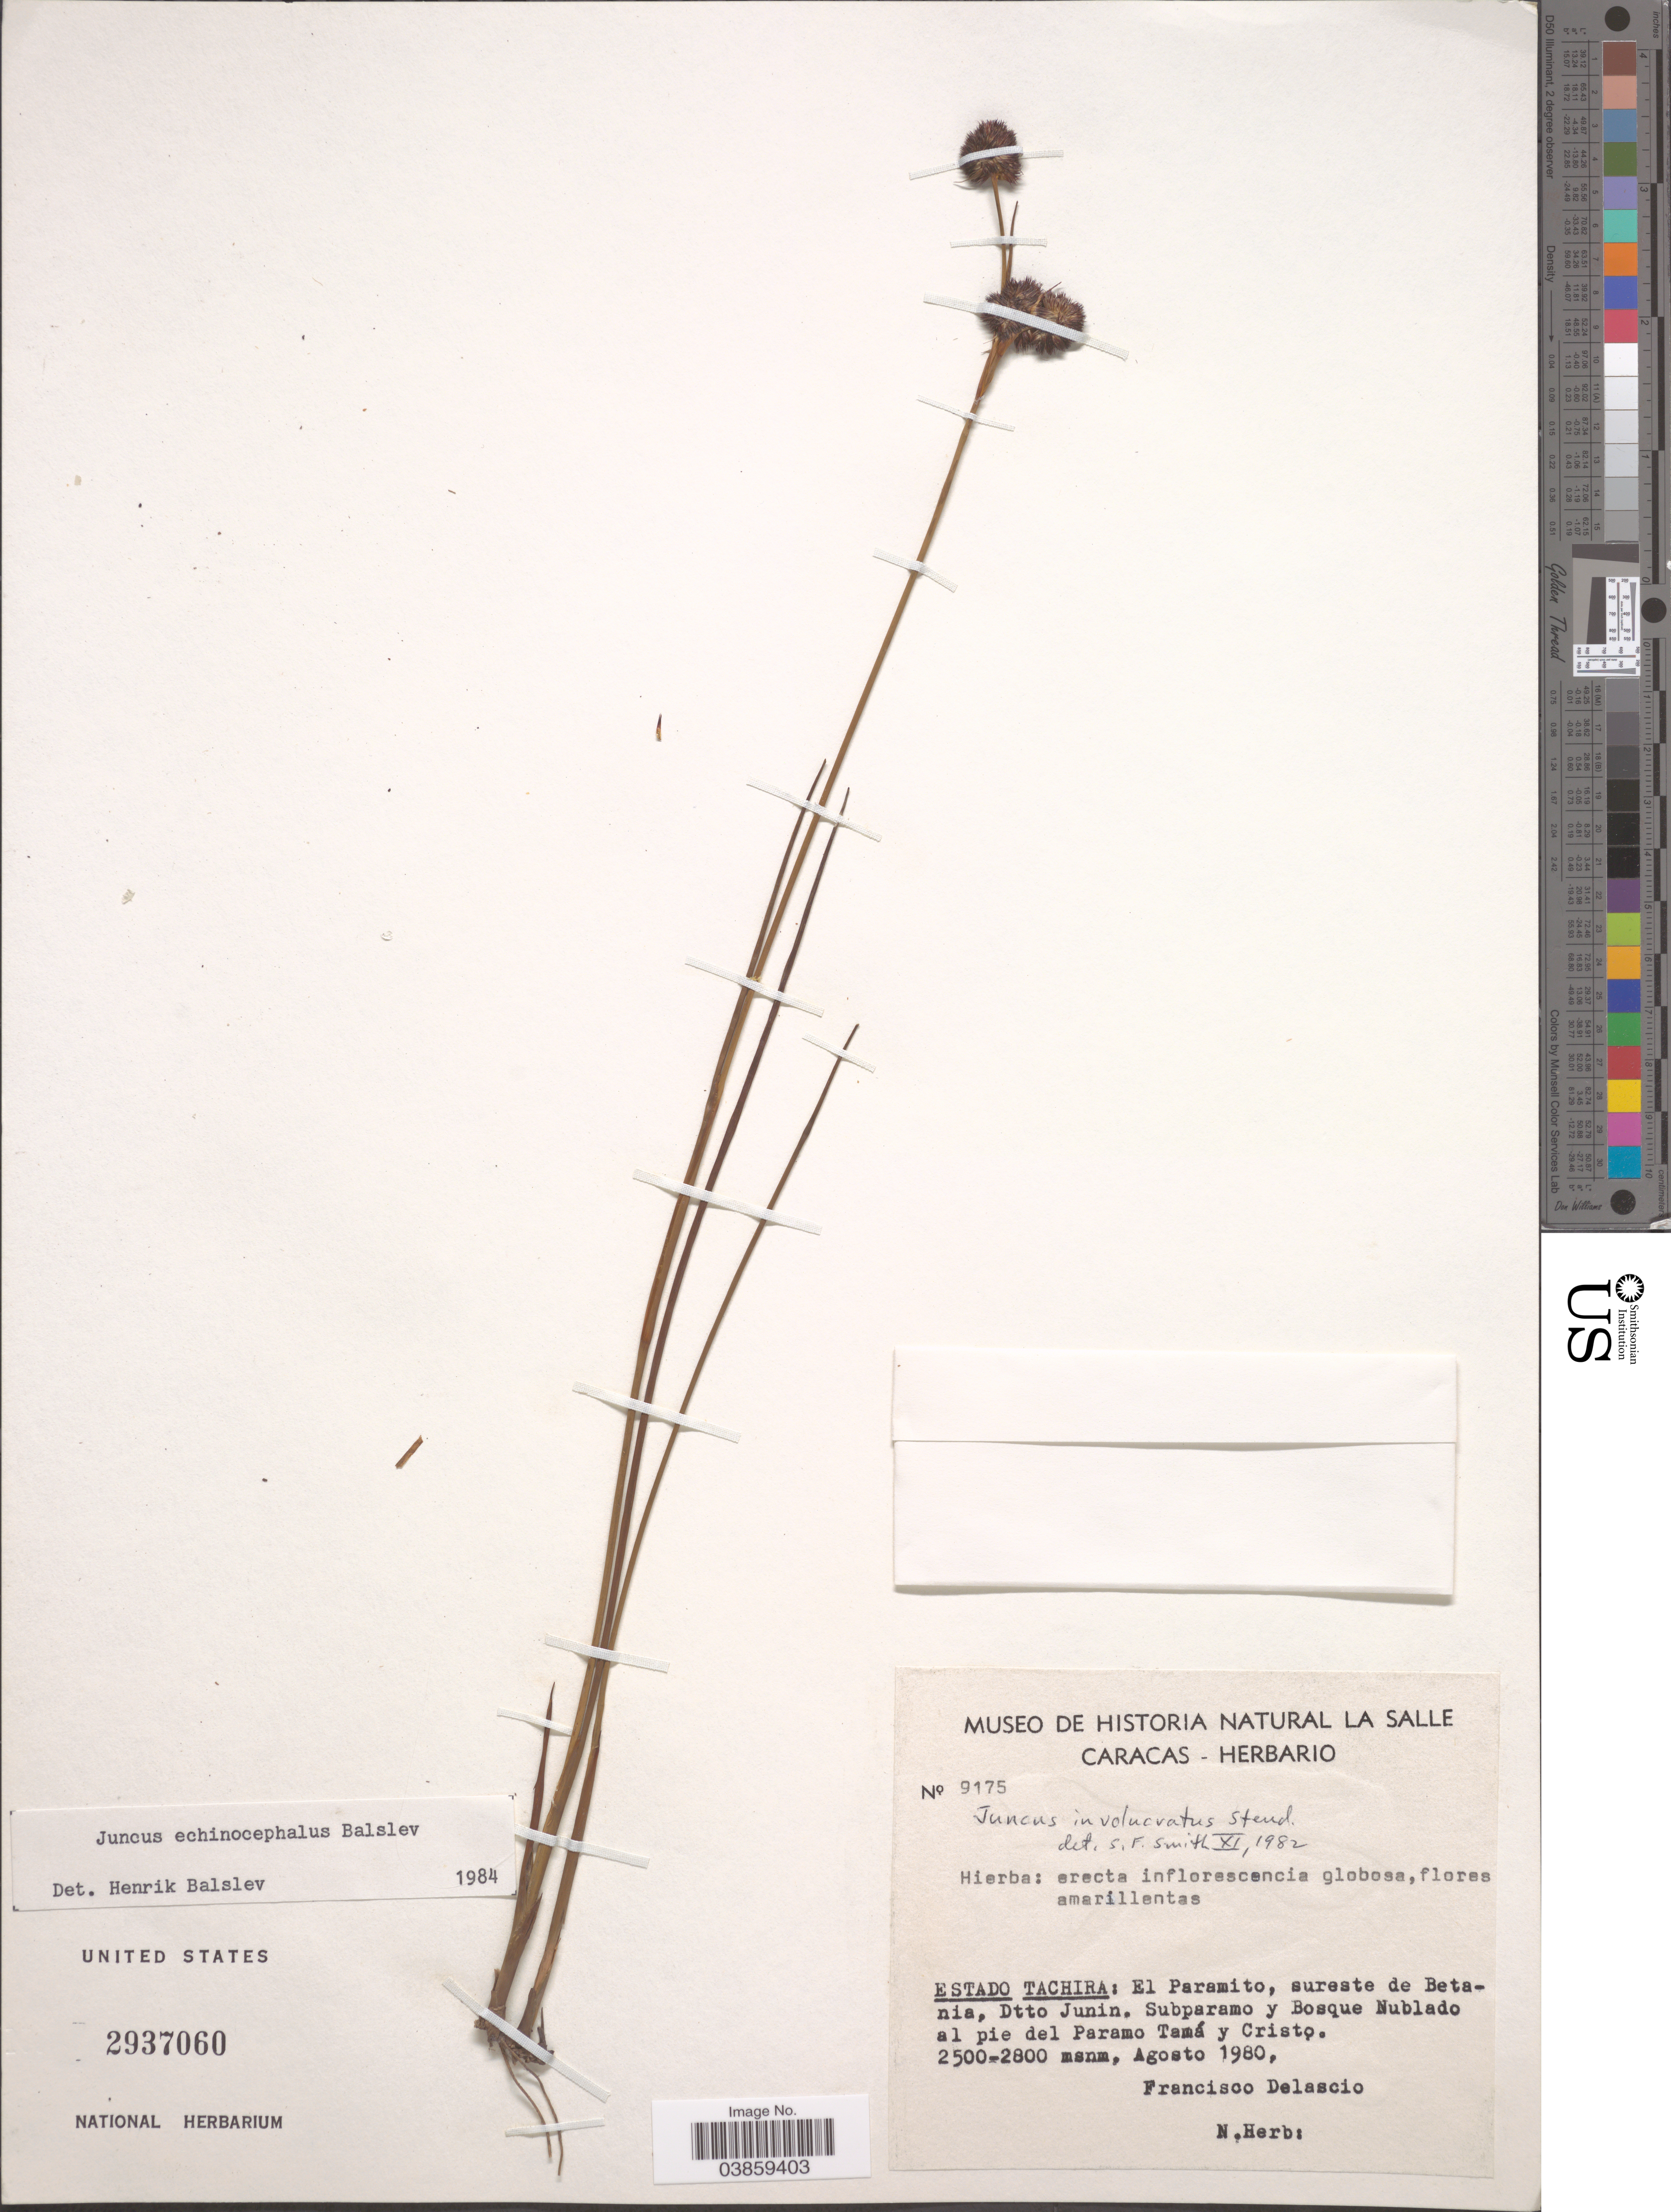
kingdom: Plantae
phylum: Tracheophyta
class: Liliopsida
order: Poales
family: Juncaceae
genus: Juncus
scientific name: Juncus echinocephalus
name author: Balslev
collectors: F. Delascio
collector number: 9175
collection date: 1980-08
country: Venezuela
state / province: Tachira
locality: El Paramito, sureste de Betania, Dtto Junin. Subparamo y Bosque Nublado al pie del Paramo Tamá y Cristo.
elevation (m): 2500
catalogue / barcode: US 2937060